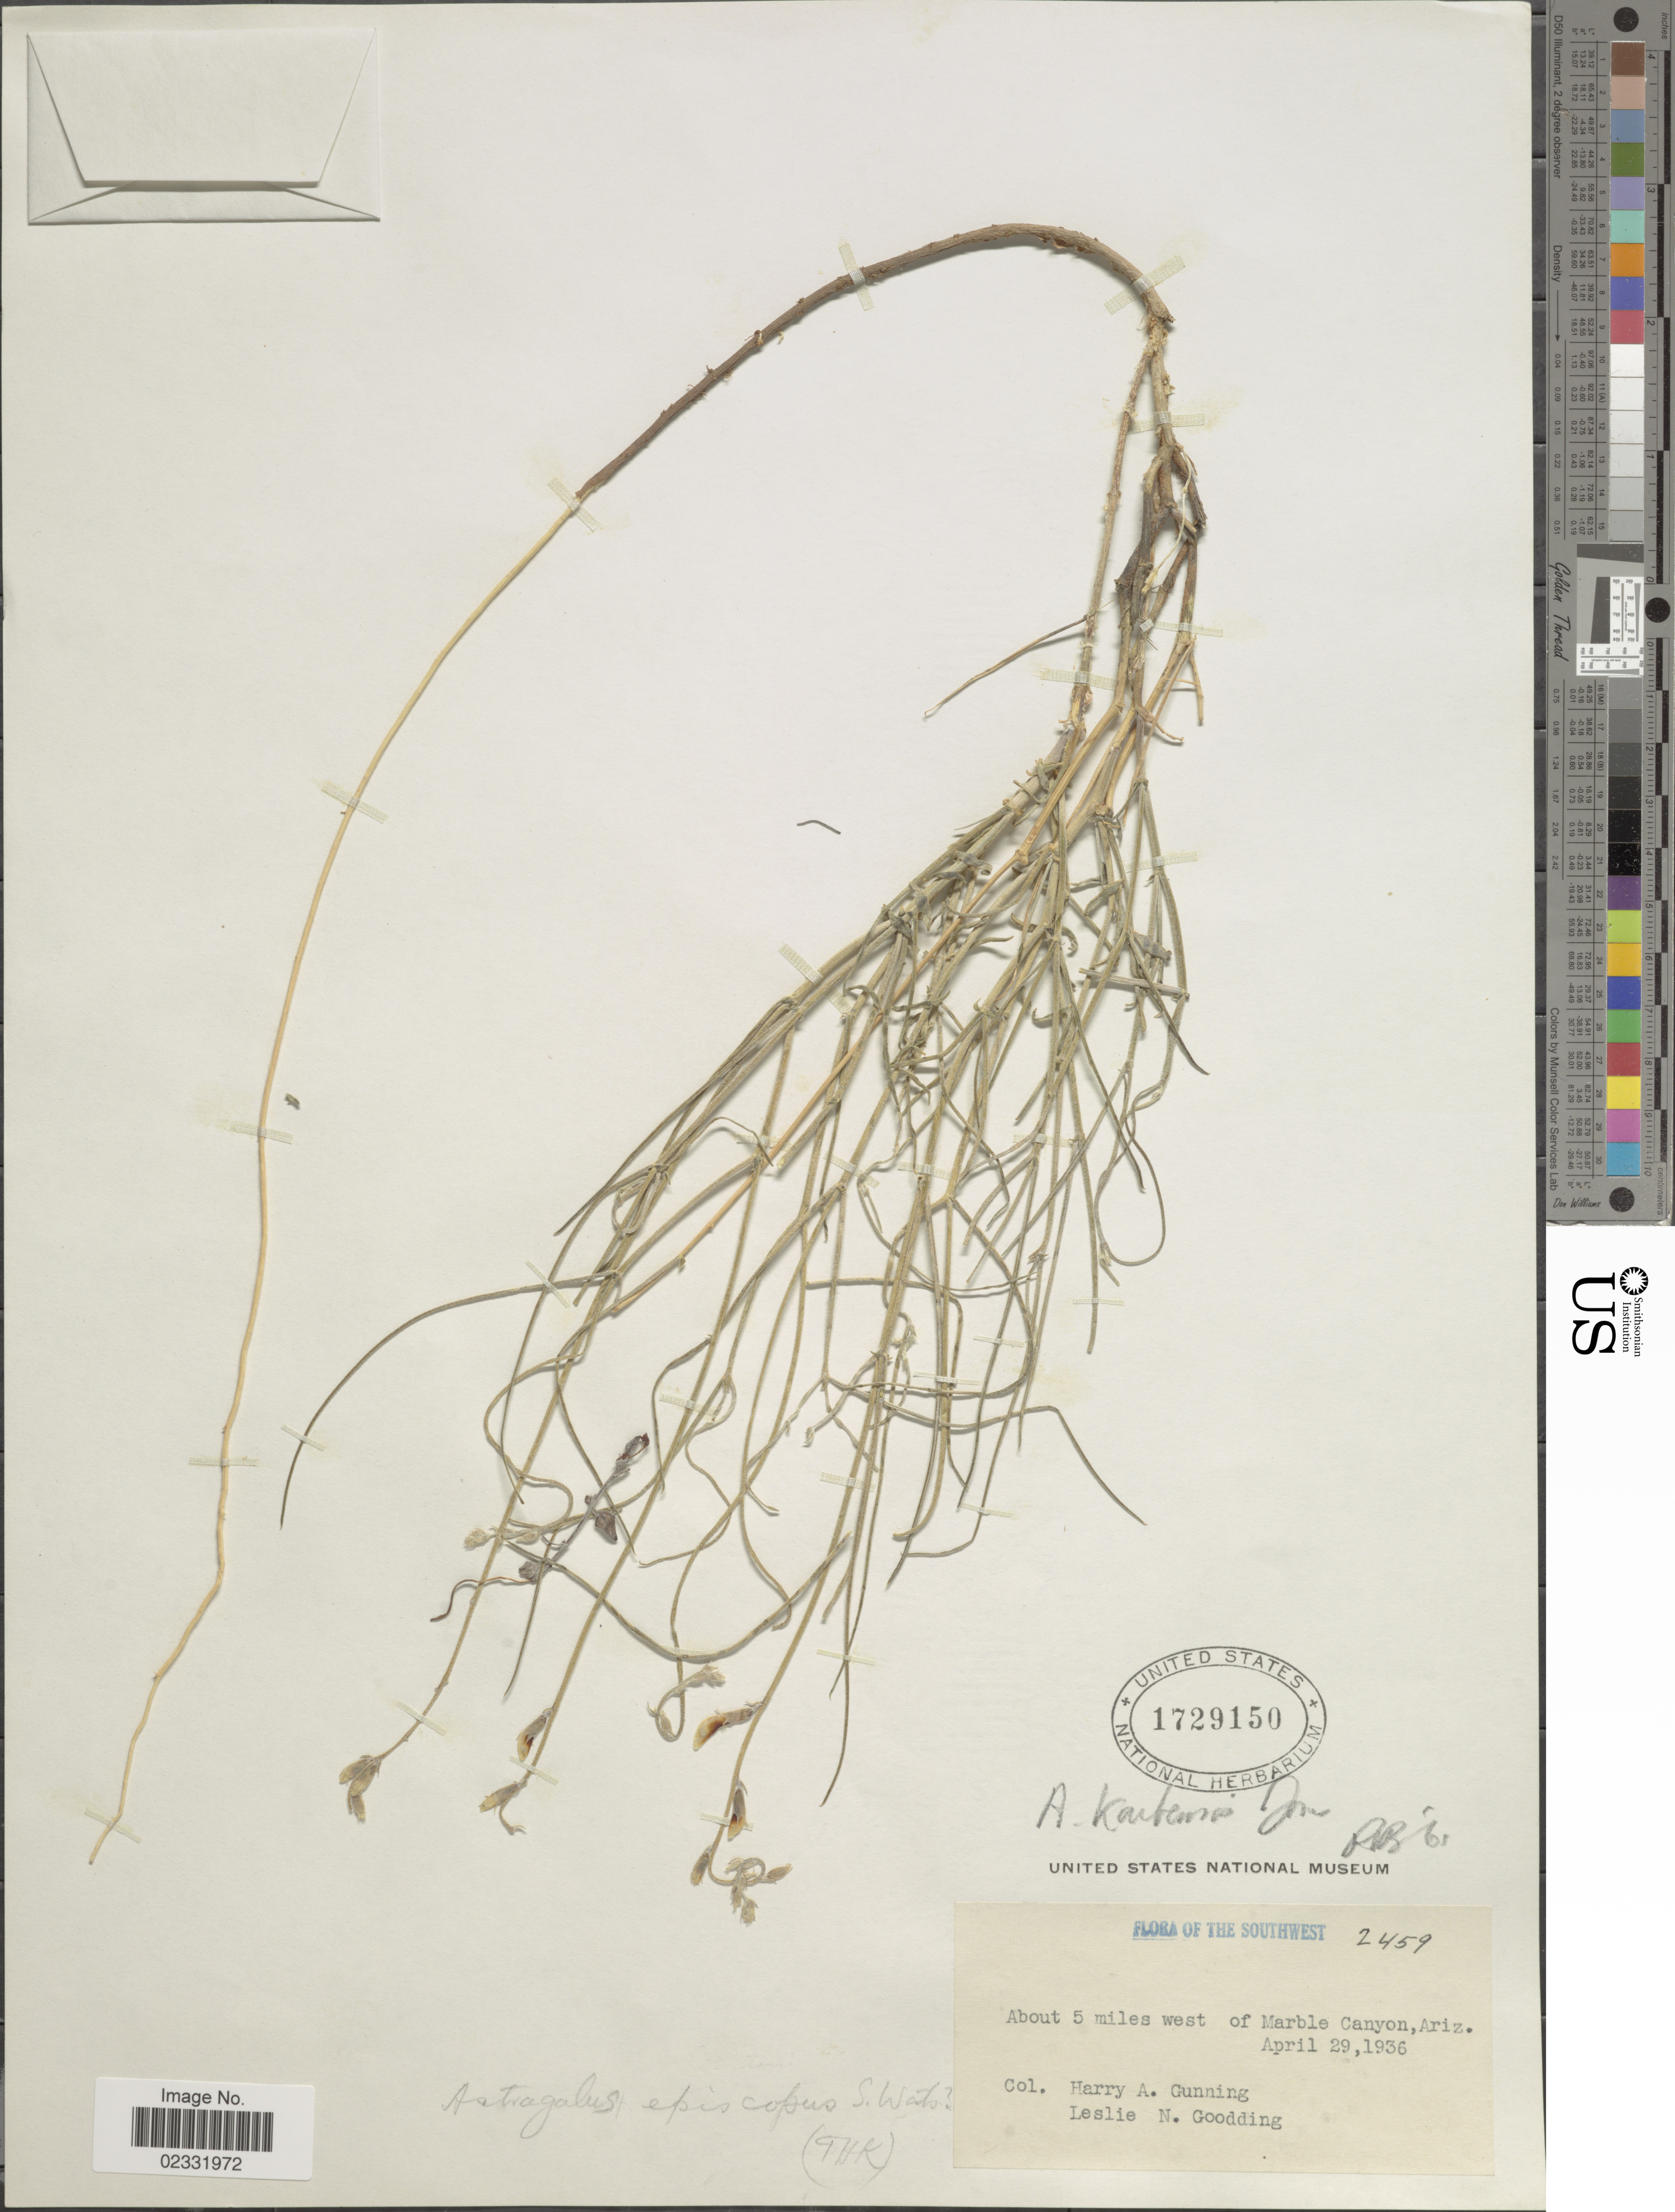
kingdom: Plantae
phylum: Tracheophyta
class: Magnoliopsida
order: Fabales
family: Fabaceae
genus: Astragalus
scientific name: Astragalus kaibensis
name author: M.E. Jones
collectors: H. Gunning & L. N. Goodding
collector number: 2459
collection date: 1936-04-29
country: United States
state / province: Arizona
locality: The southwest. About 5 miles west of Marble Canyon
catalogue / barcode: US 1729150